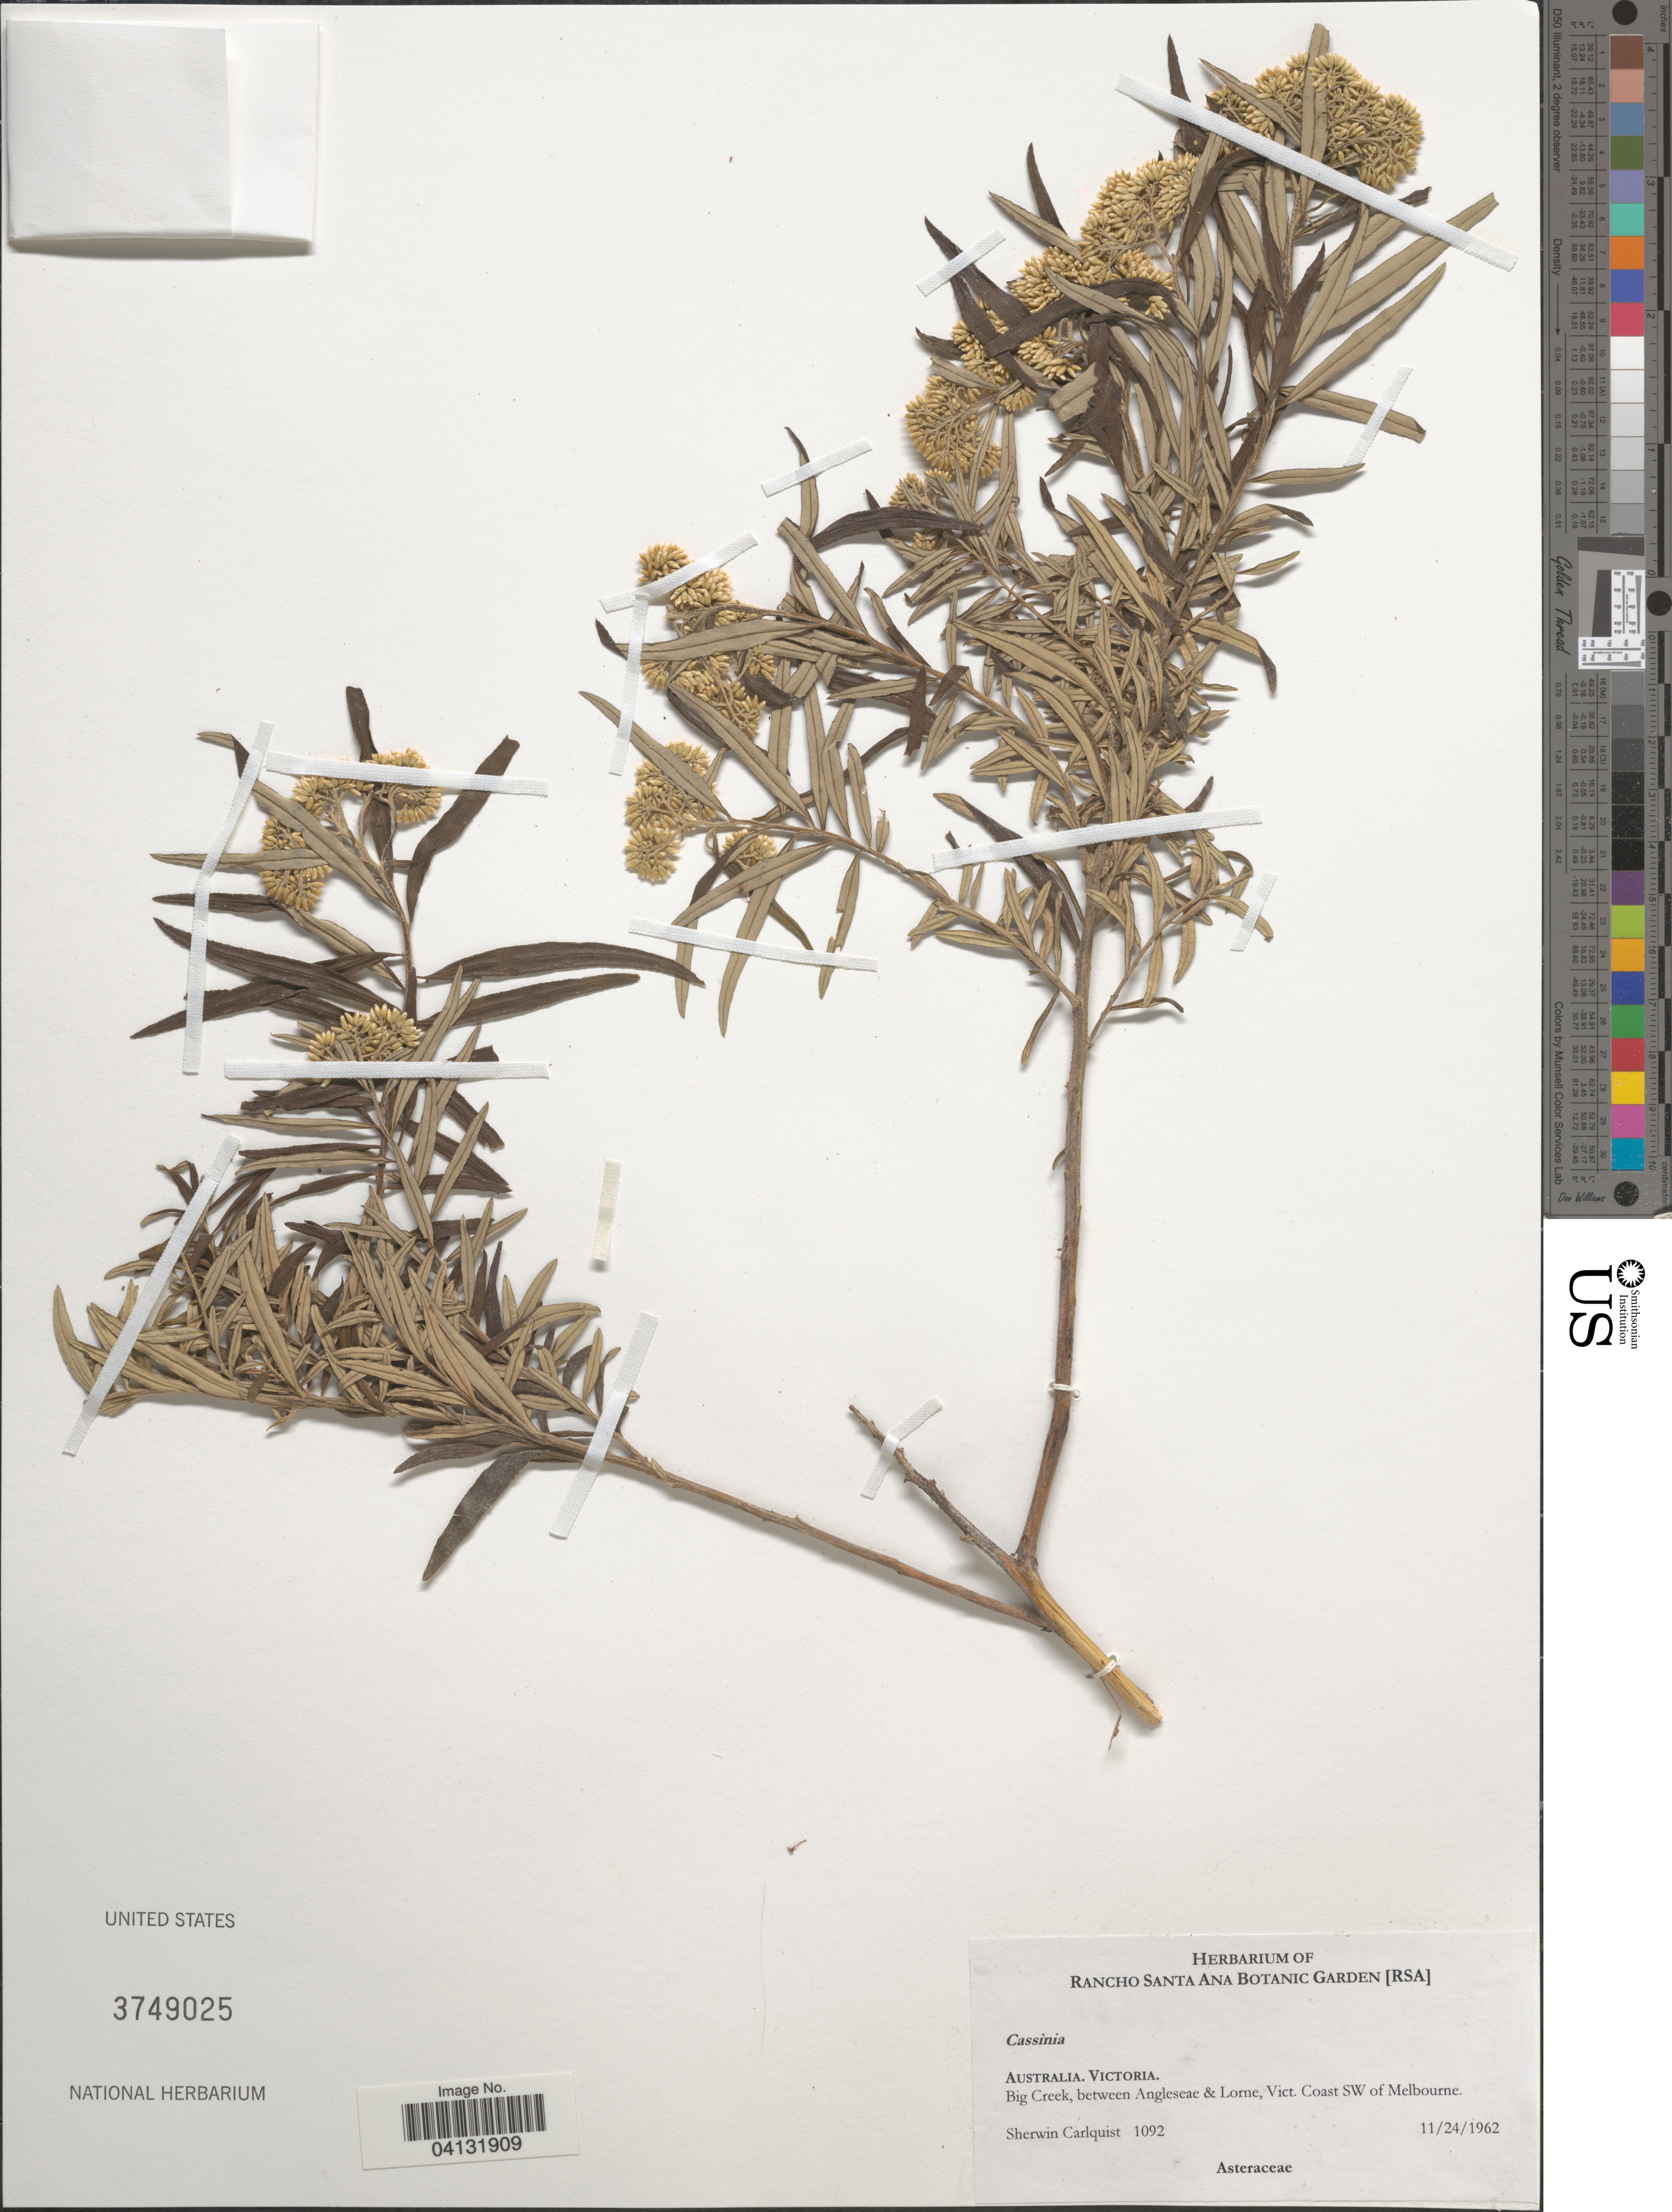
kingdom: Plantae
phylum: Tracheophyta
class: Magnoliopsida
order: Asterales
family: Asteraceae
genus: Cassinia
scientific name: Cassinia sp.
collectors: S. Carlquist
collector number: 1092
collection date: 1962-11-24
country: Australia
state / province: Victoria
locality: Victoria. Big Creek, between Angleseae & Lorne, Vict. Coast SW of Melbourne.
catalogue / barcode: US 3749025